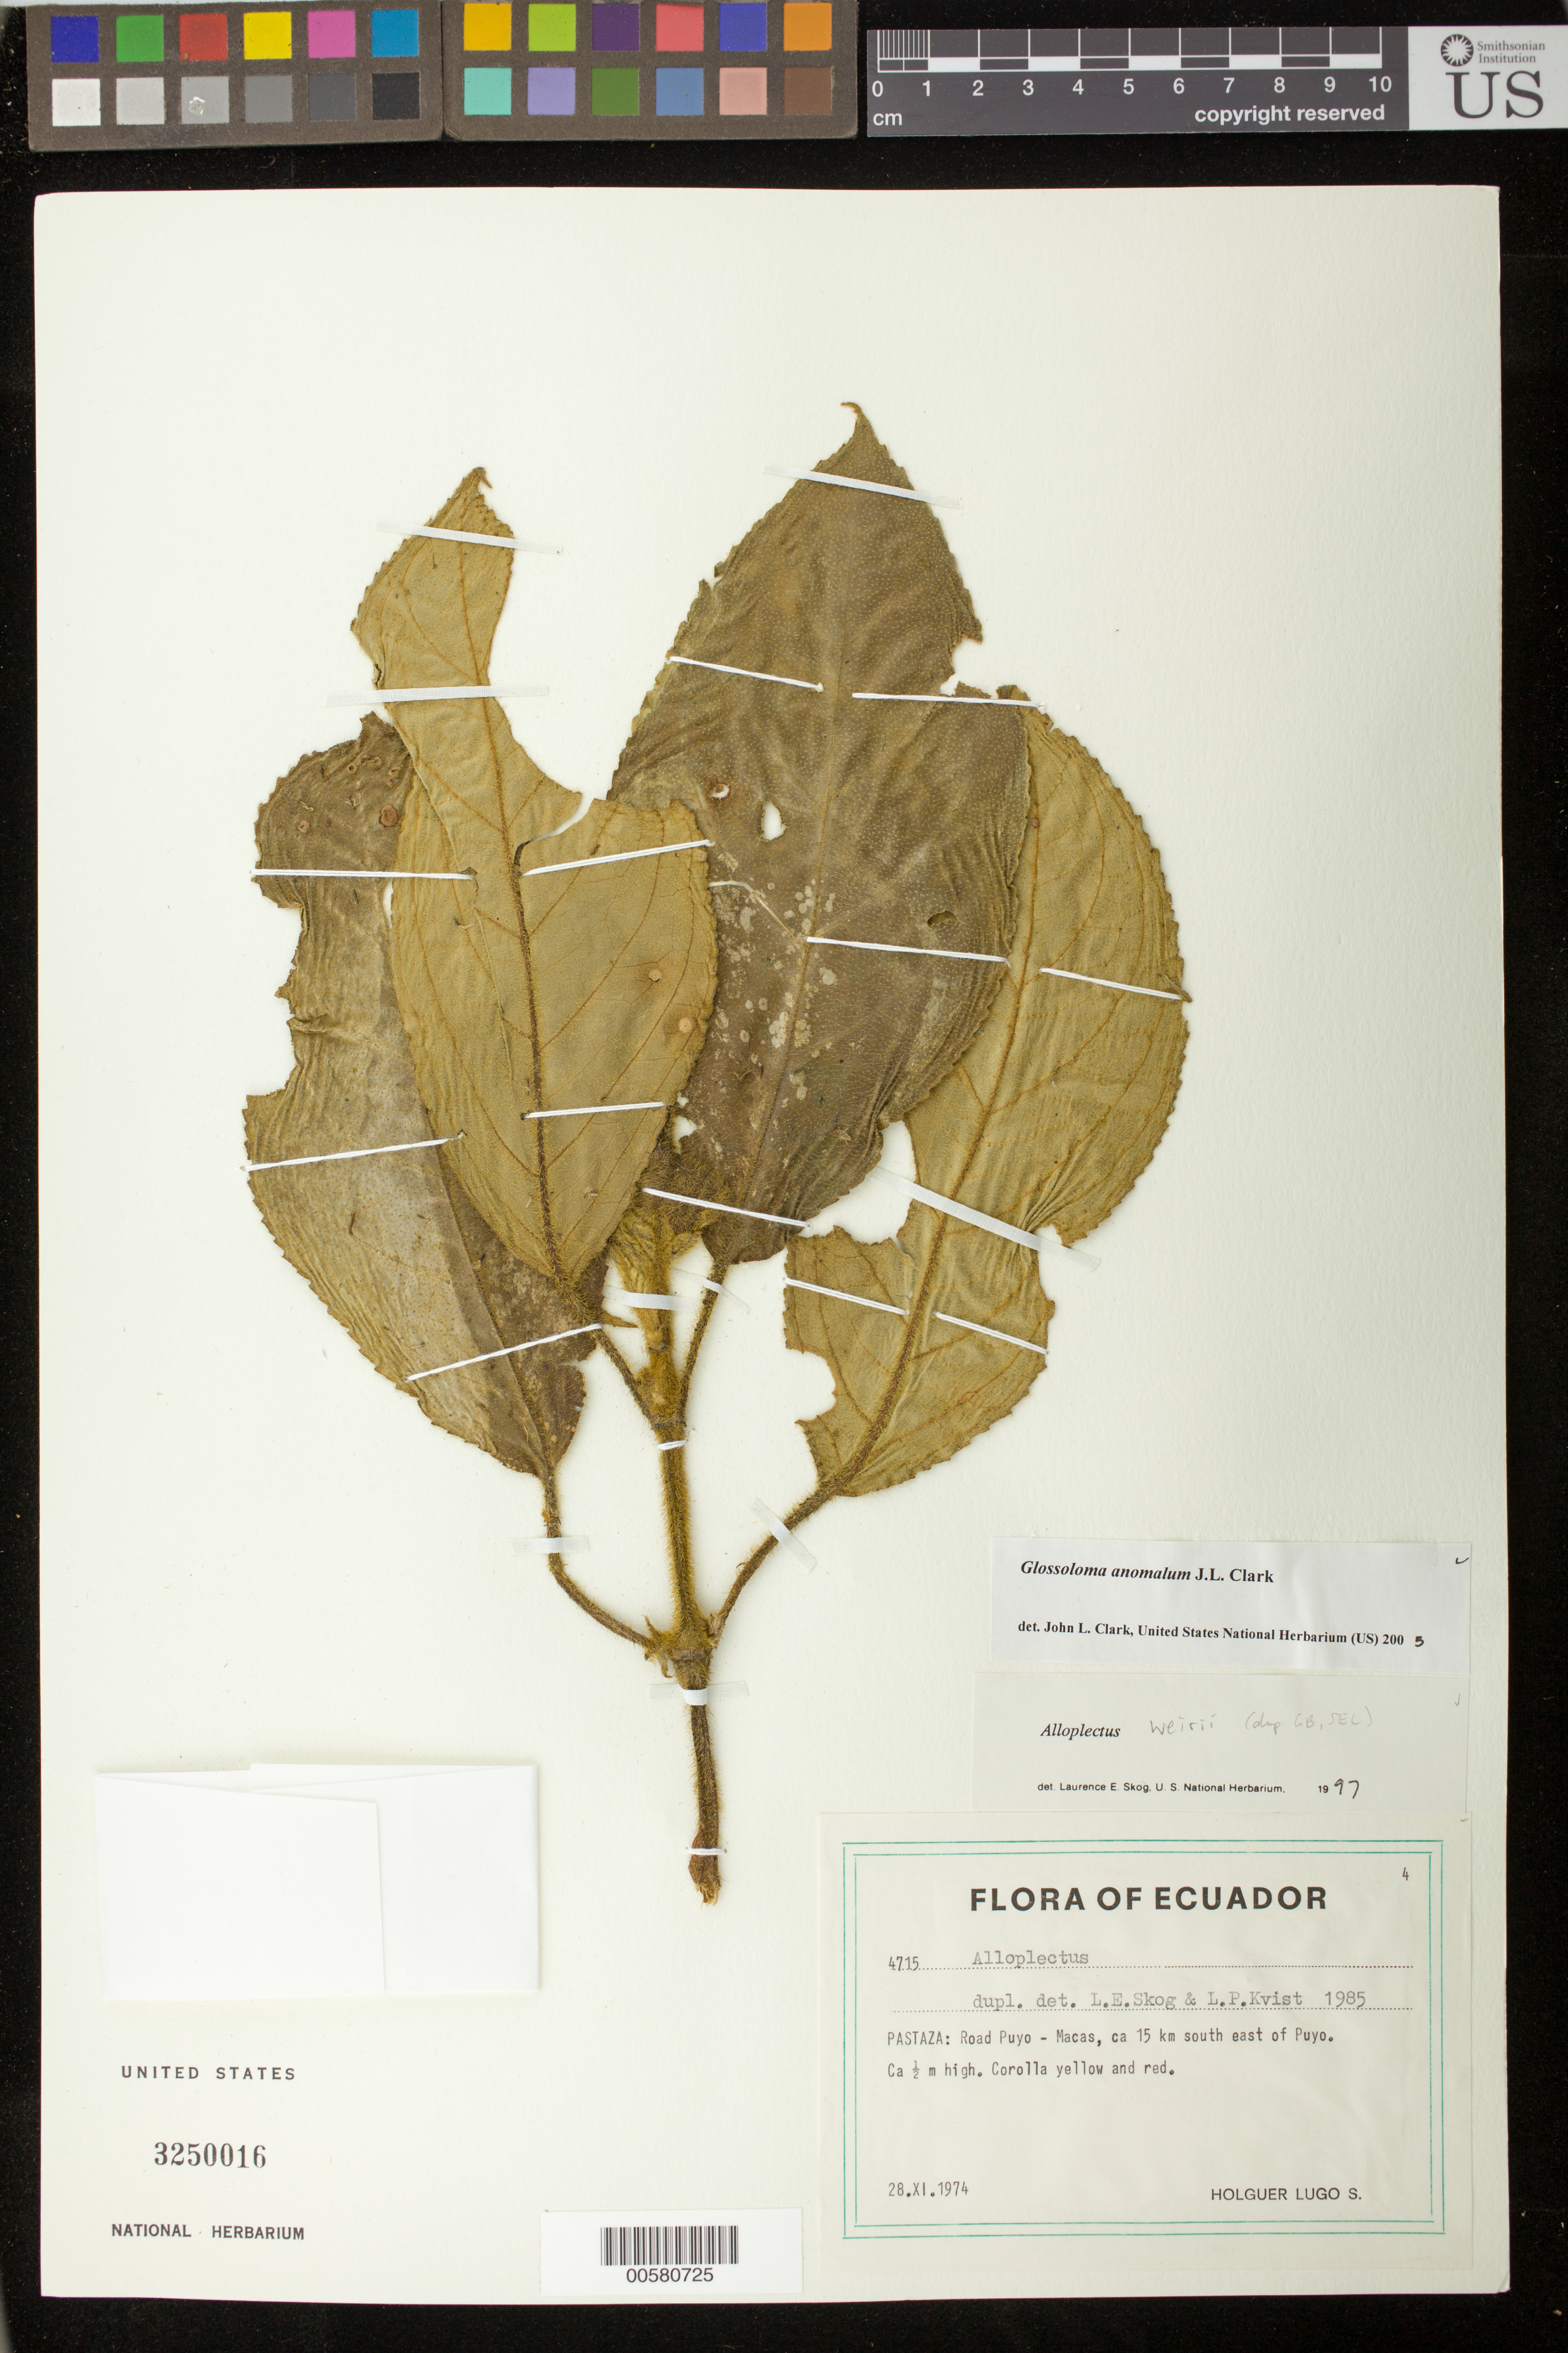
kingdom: Plantae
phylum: Tracheophyta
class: Magnoliopsida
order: Lamiales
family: Gesneriaceae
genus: Glossoloma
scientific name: Glossoloma anomalum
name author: J.L. Clark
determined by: Clark, J. L., (SEL), The Marie Selby Botanical Garden (UNITED STATES)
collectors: H. Lugo S.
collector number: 4715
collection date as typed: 28 Nov 1974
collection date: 1974-11-28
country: Ecuador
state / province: Pastaza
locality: Road Puyo - Macas, ca 15 km SE of Puyo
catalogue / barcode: US 3250016